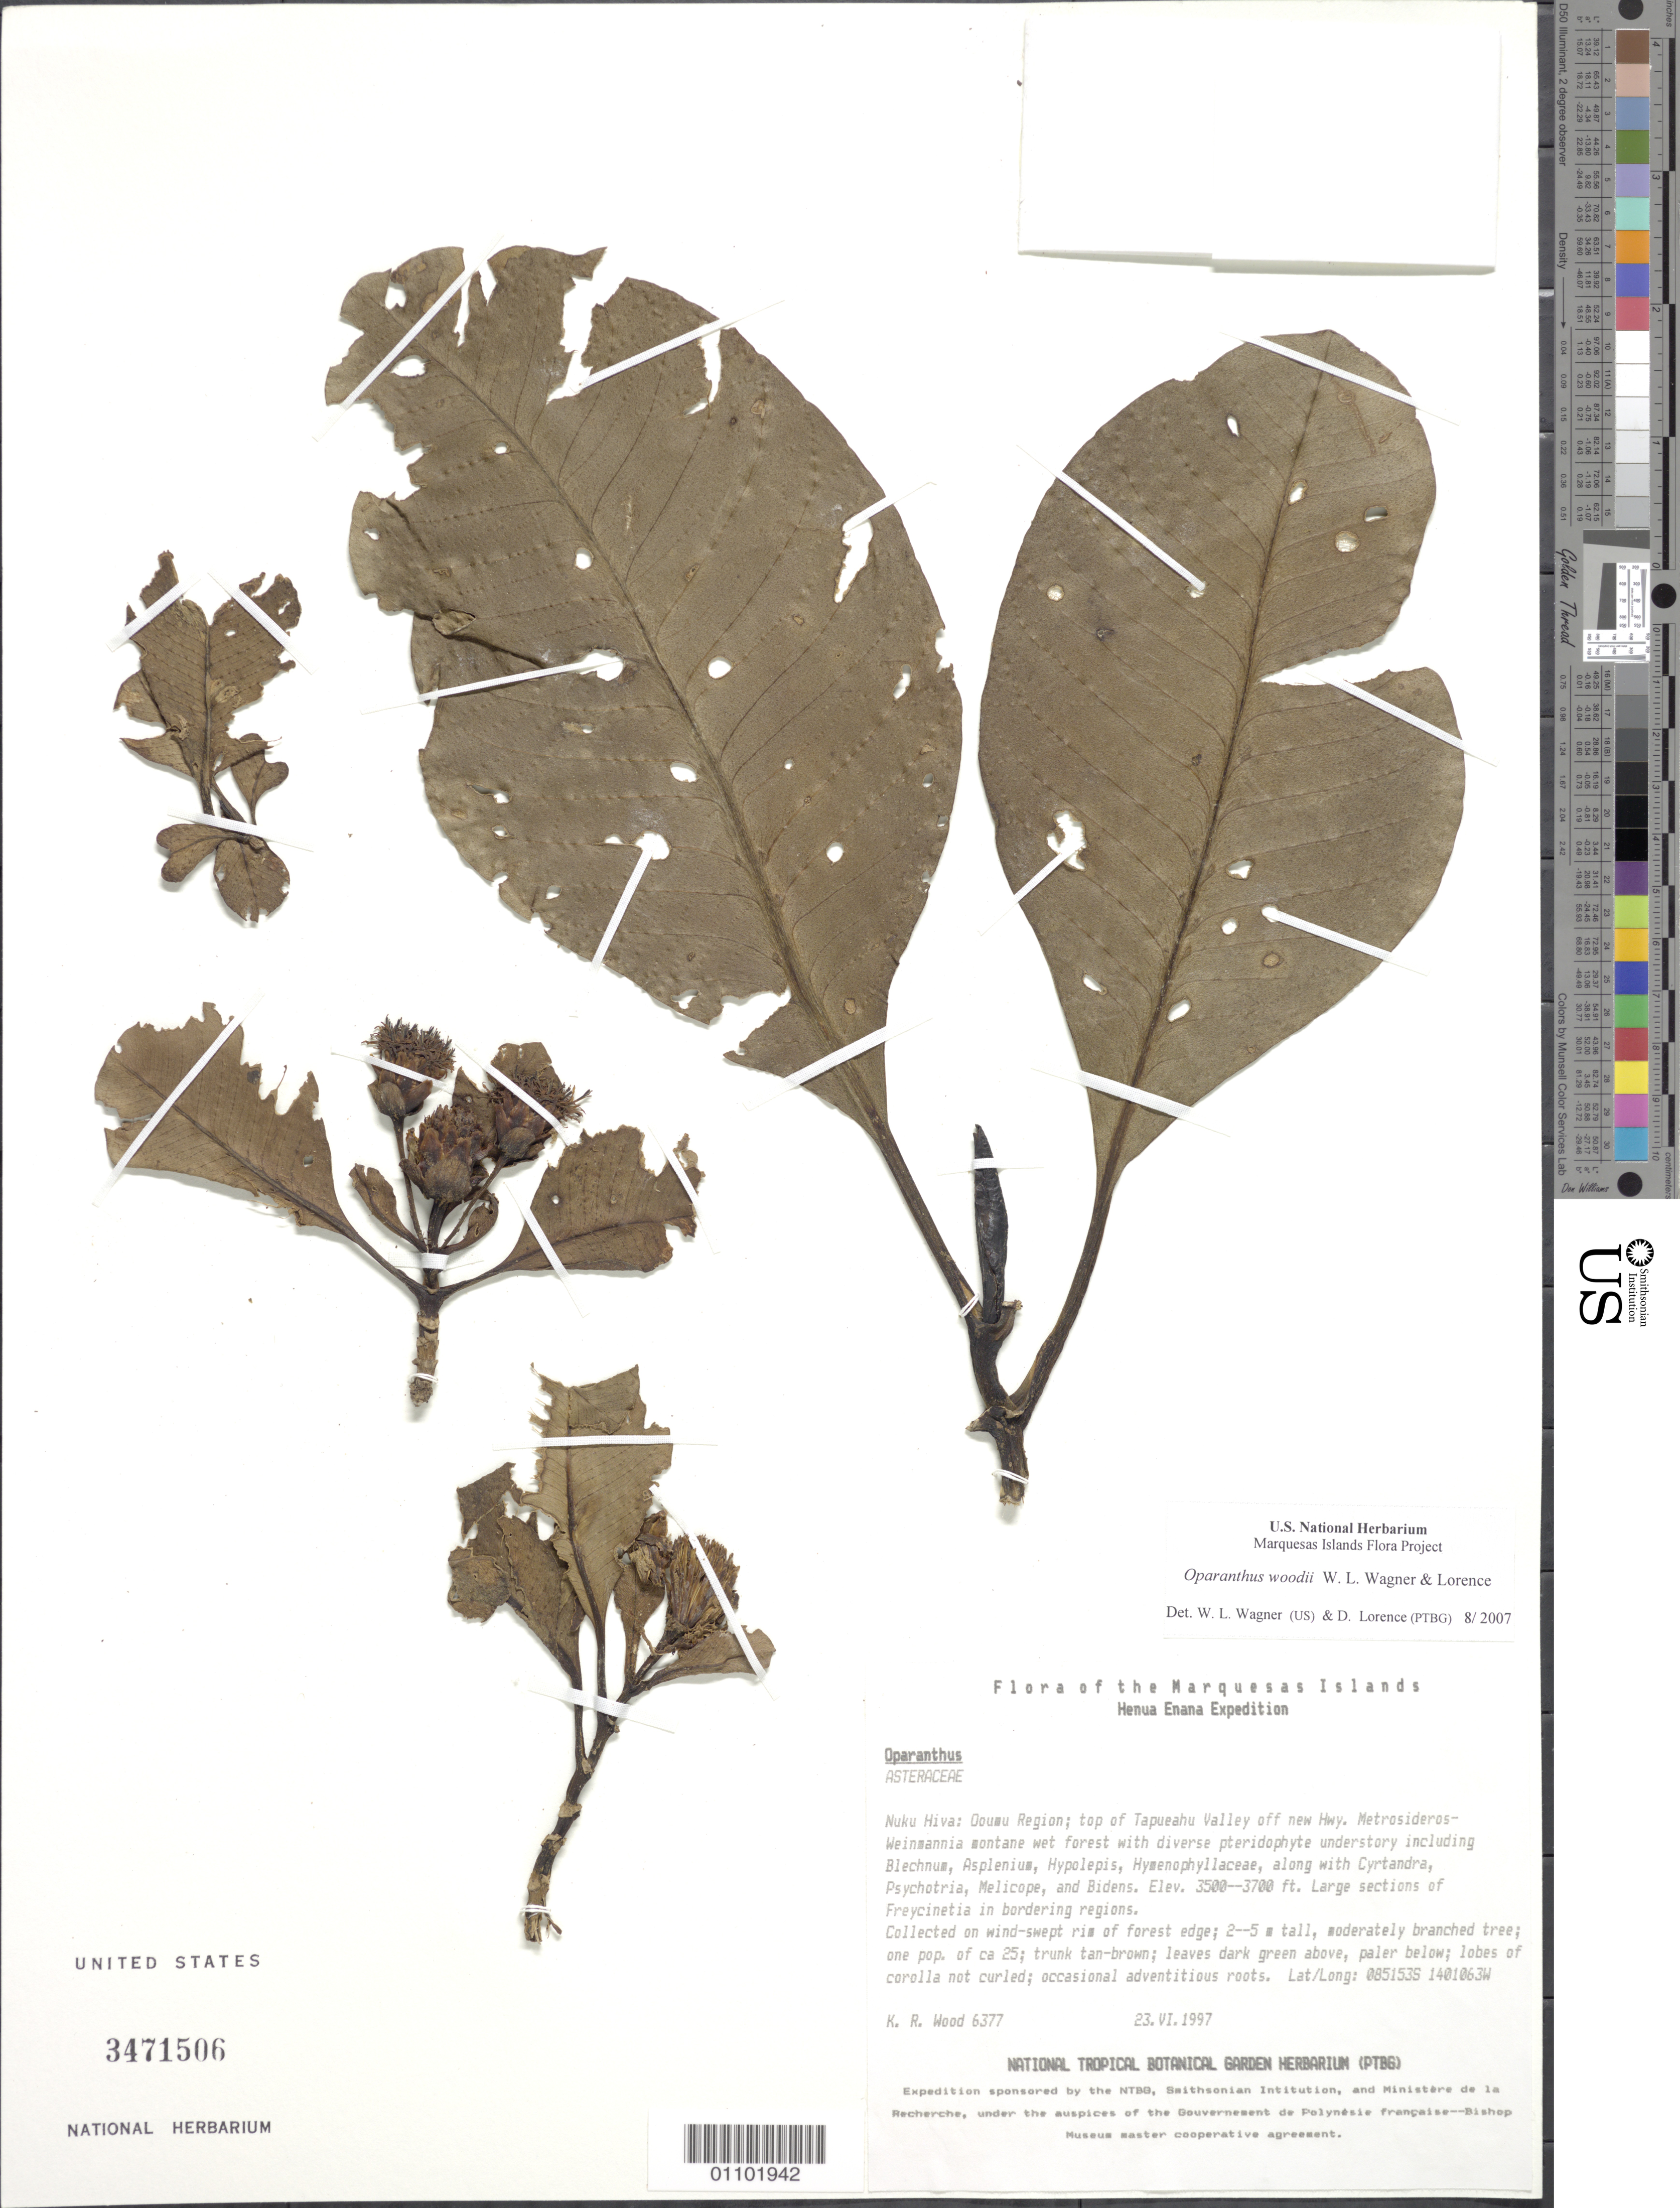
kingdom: Plantae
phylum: Tracheophyta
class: Magnoliopsida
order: Asterales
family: Asteraceae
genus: Oparanthus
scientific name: Oparanthus woodii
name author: W.L. Wagner & Lorence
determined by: Wagner, W. L.; Lorence, David H.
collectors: K. R. Wood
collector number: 6377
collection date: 1997-06-23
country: French Polynesia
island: Nuku Hiva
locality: Ooumu region, top of Tapueahu Valley off new Hwy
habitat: On wind swept rim of forest edge, in Metrosideros-Weinmannia montane wet forest with diverse pteridophyte understory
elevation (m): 1067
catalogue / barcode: US 3471506